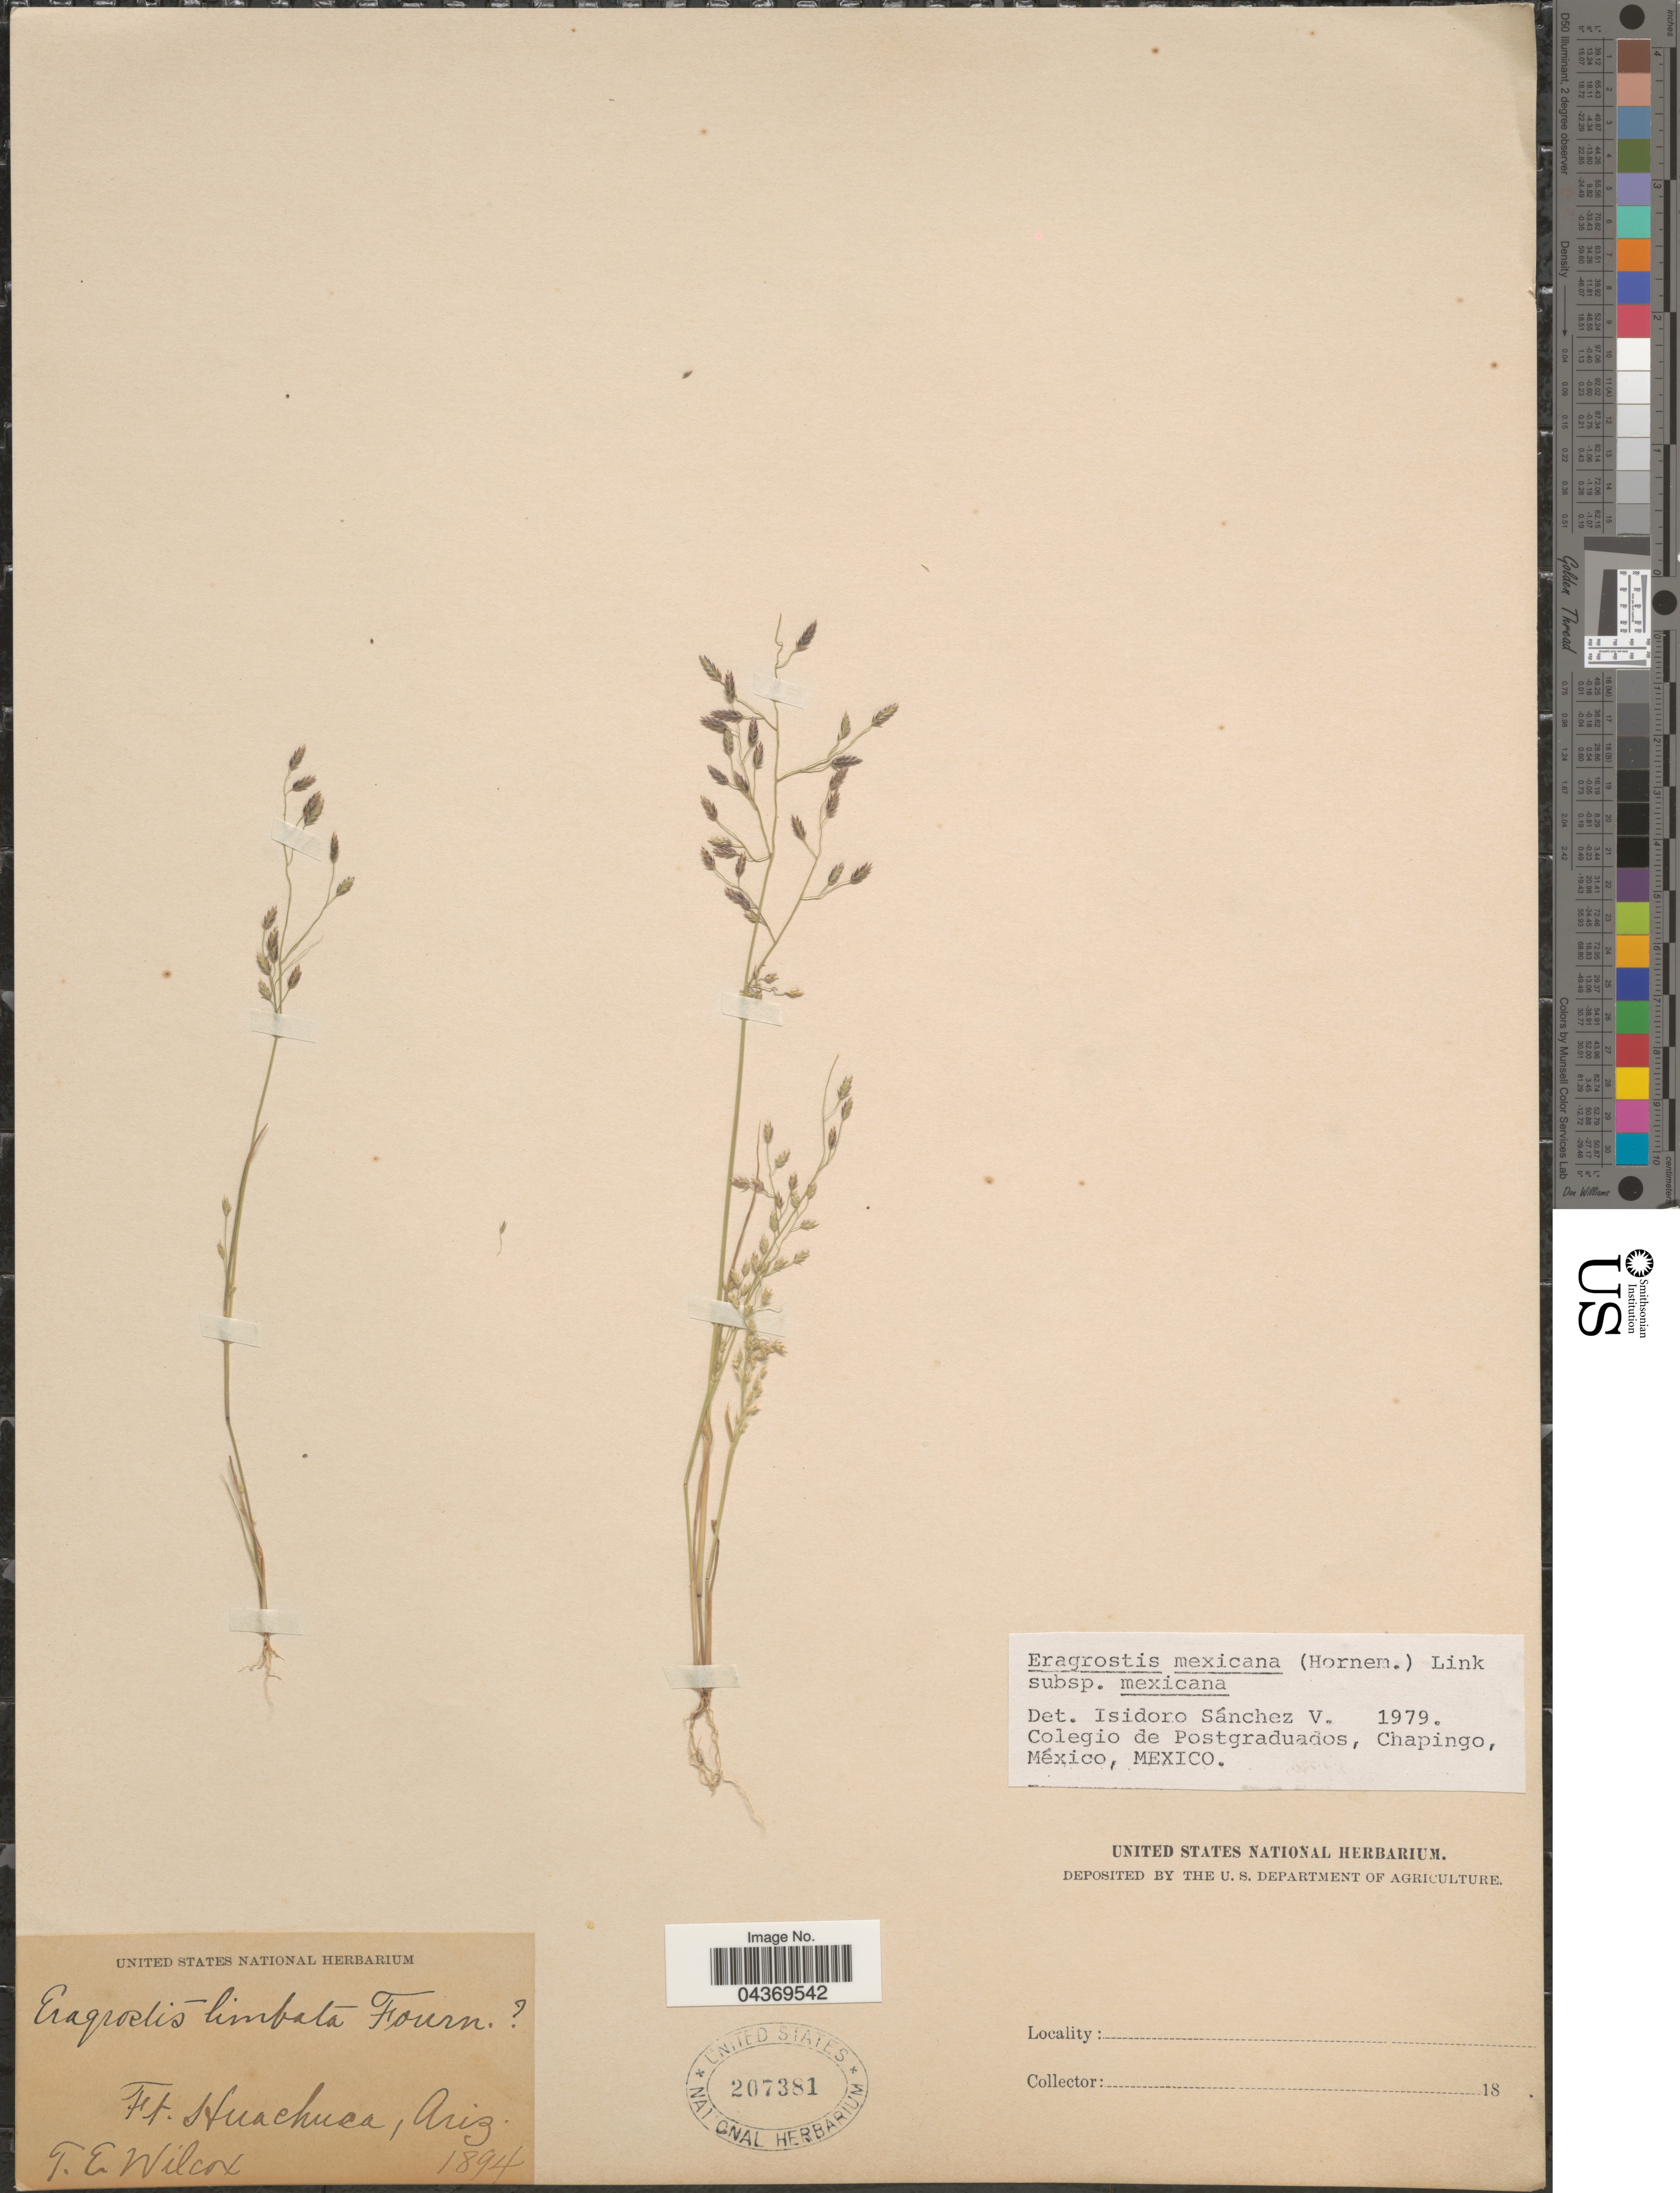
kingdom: Plantae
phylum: Tracheophyta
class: Liliopsida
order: Poales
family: Poaceae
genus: Eragrostis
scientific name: Eragrostis mexicana subsp. mexicana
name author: (Hornem.) Link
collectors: T. E. Wilcox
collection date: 1894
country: United States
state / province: Arizona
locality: Ft. Huachuca.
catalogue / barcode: US 207381